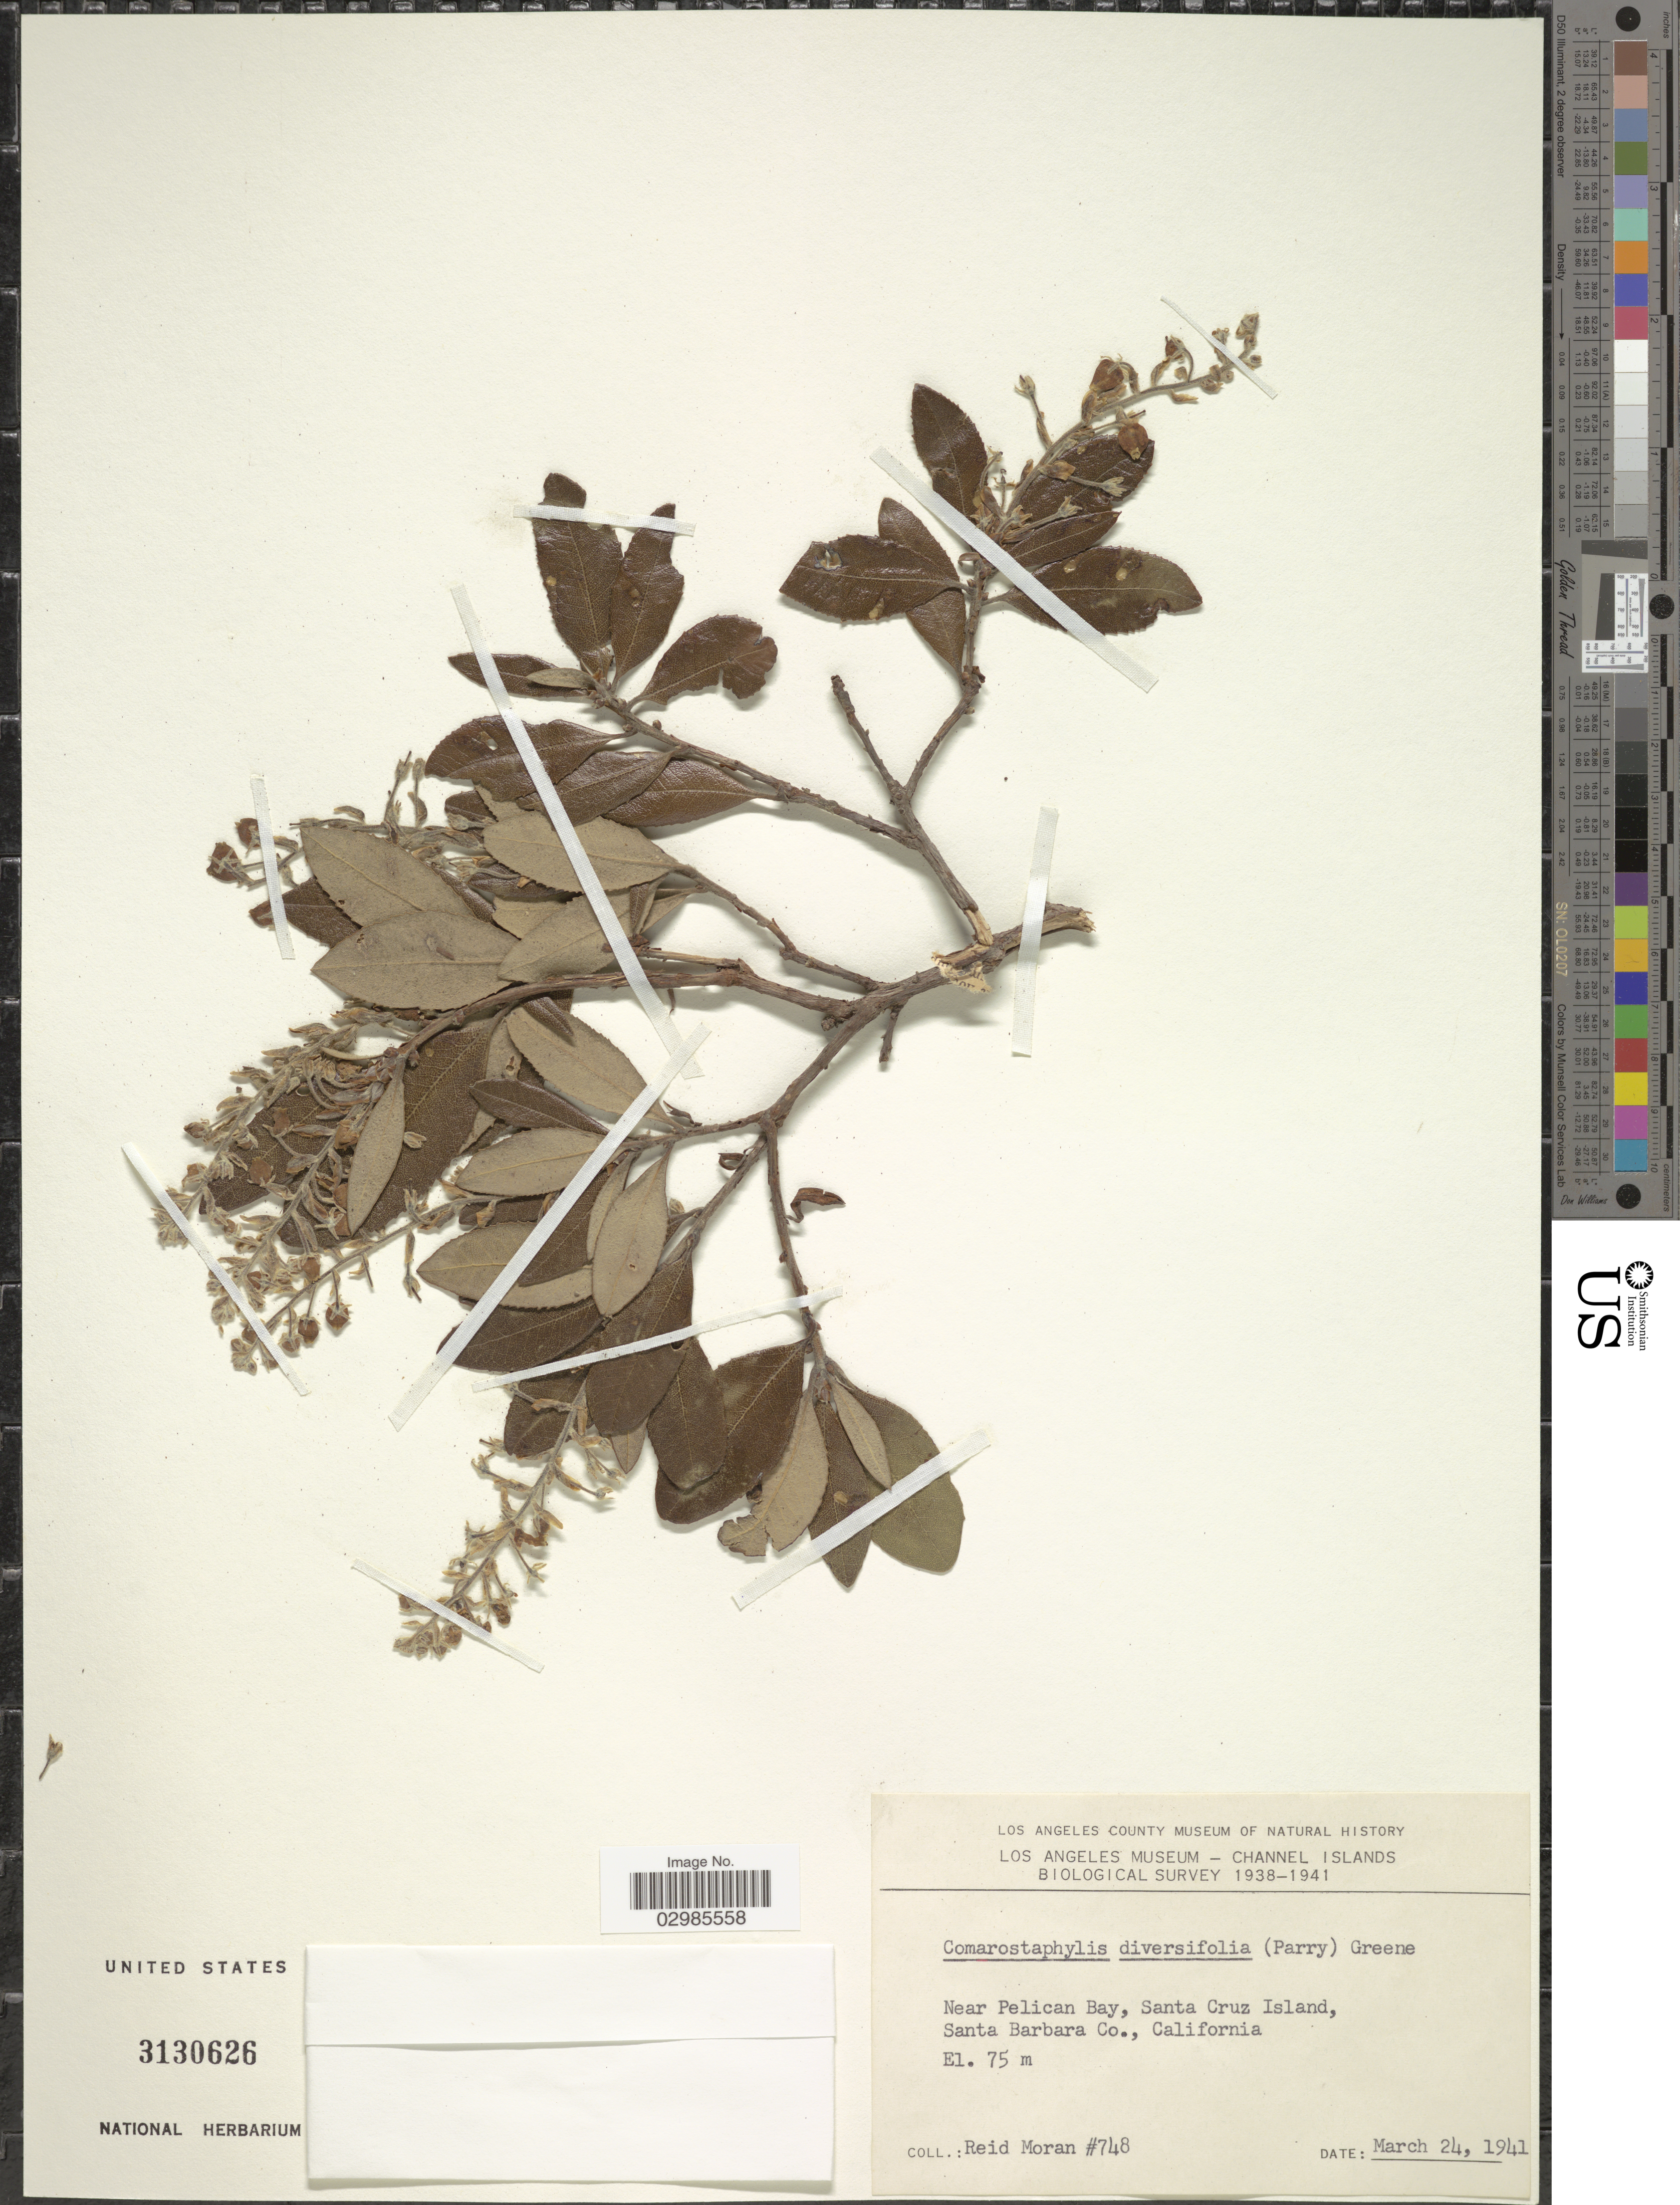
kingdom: Plantae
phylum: Tracheophyta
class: Magnoliopsida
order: Ericales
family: Ericaceae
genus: Comarostaphylis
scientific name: Comarostaphylis diversifolia subsp. planifolia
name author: (Jeps.) G.D. Wallace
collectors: R. V. Moran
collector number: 748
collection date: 1941-03-24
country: United States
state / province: California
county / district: Santa Barbara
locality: Near Pelican Bay, Santa Cruz Island, Santa Barbara Co.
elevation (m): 75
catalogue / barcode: US 3130626